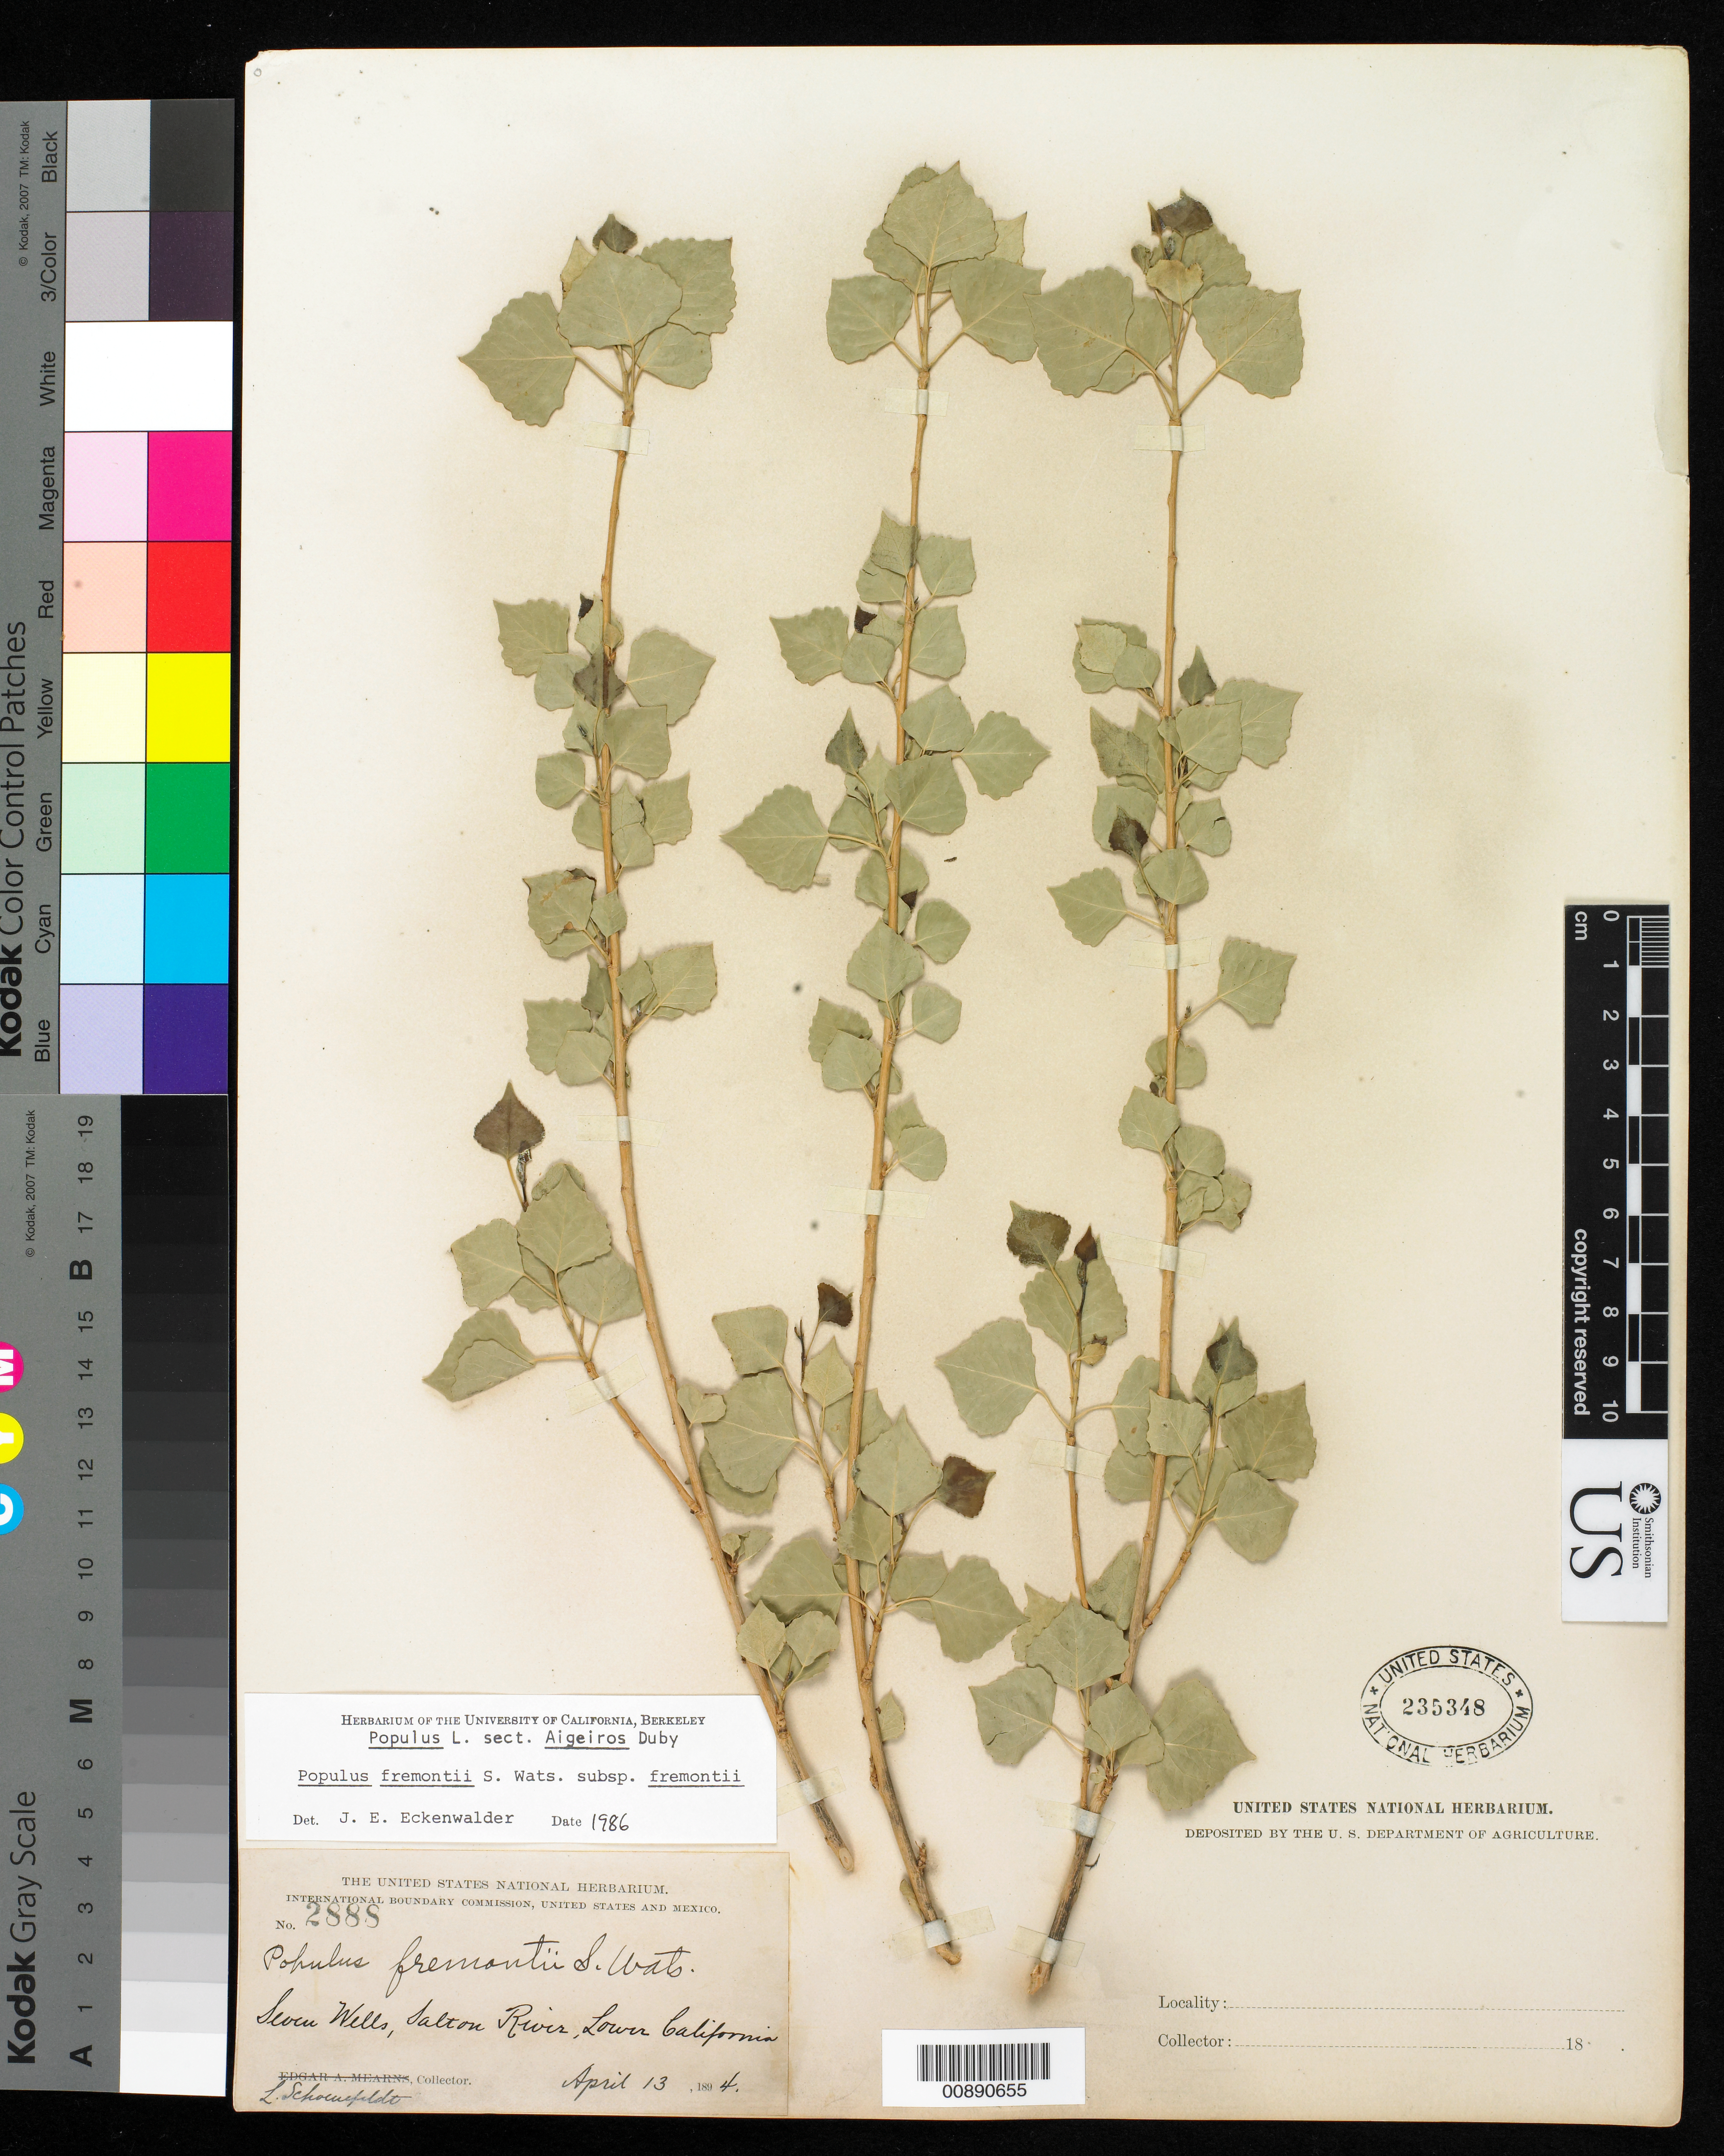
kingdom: Plantae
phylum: Tracheophyta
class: Magnoliopsida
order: Malpighiales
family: Salicaceae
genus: Populus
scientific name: Populus fremontii subsp. fremontii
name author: S. Watson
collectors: L. Schoenfeldt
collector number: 2888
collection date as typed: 13 Apr 1894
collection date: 1894-04-13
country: Mexico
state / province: Baja California Norte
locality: Seven Wells, Salton River, Baja California.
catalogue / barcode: US 235348